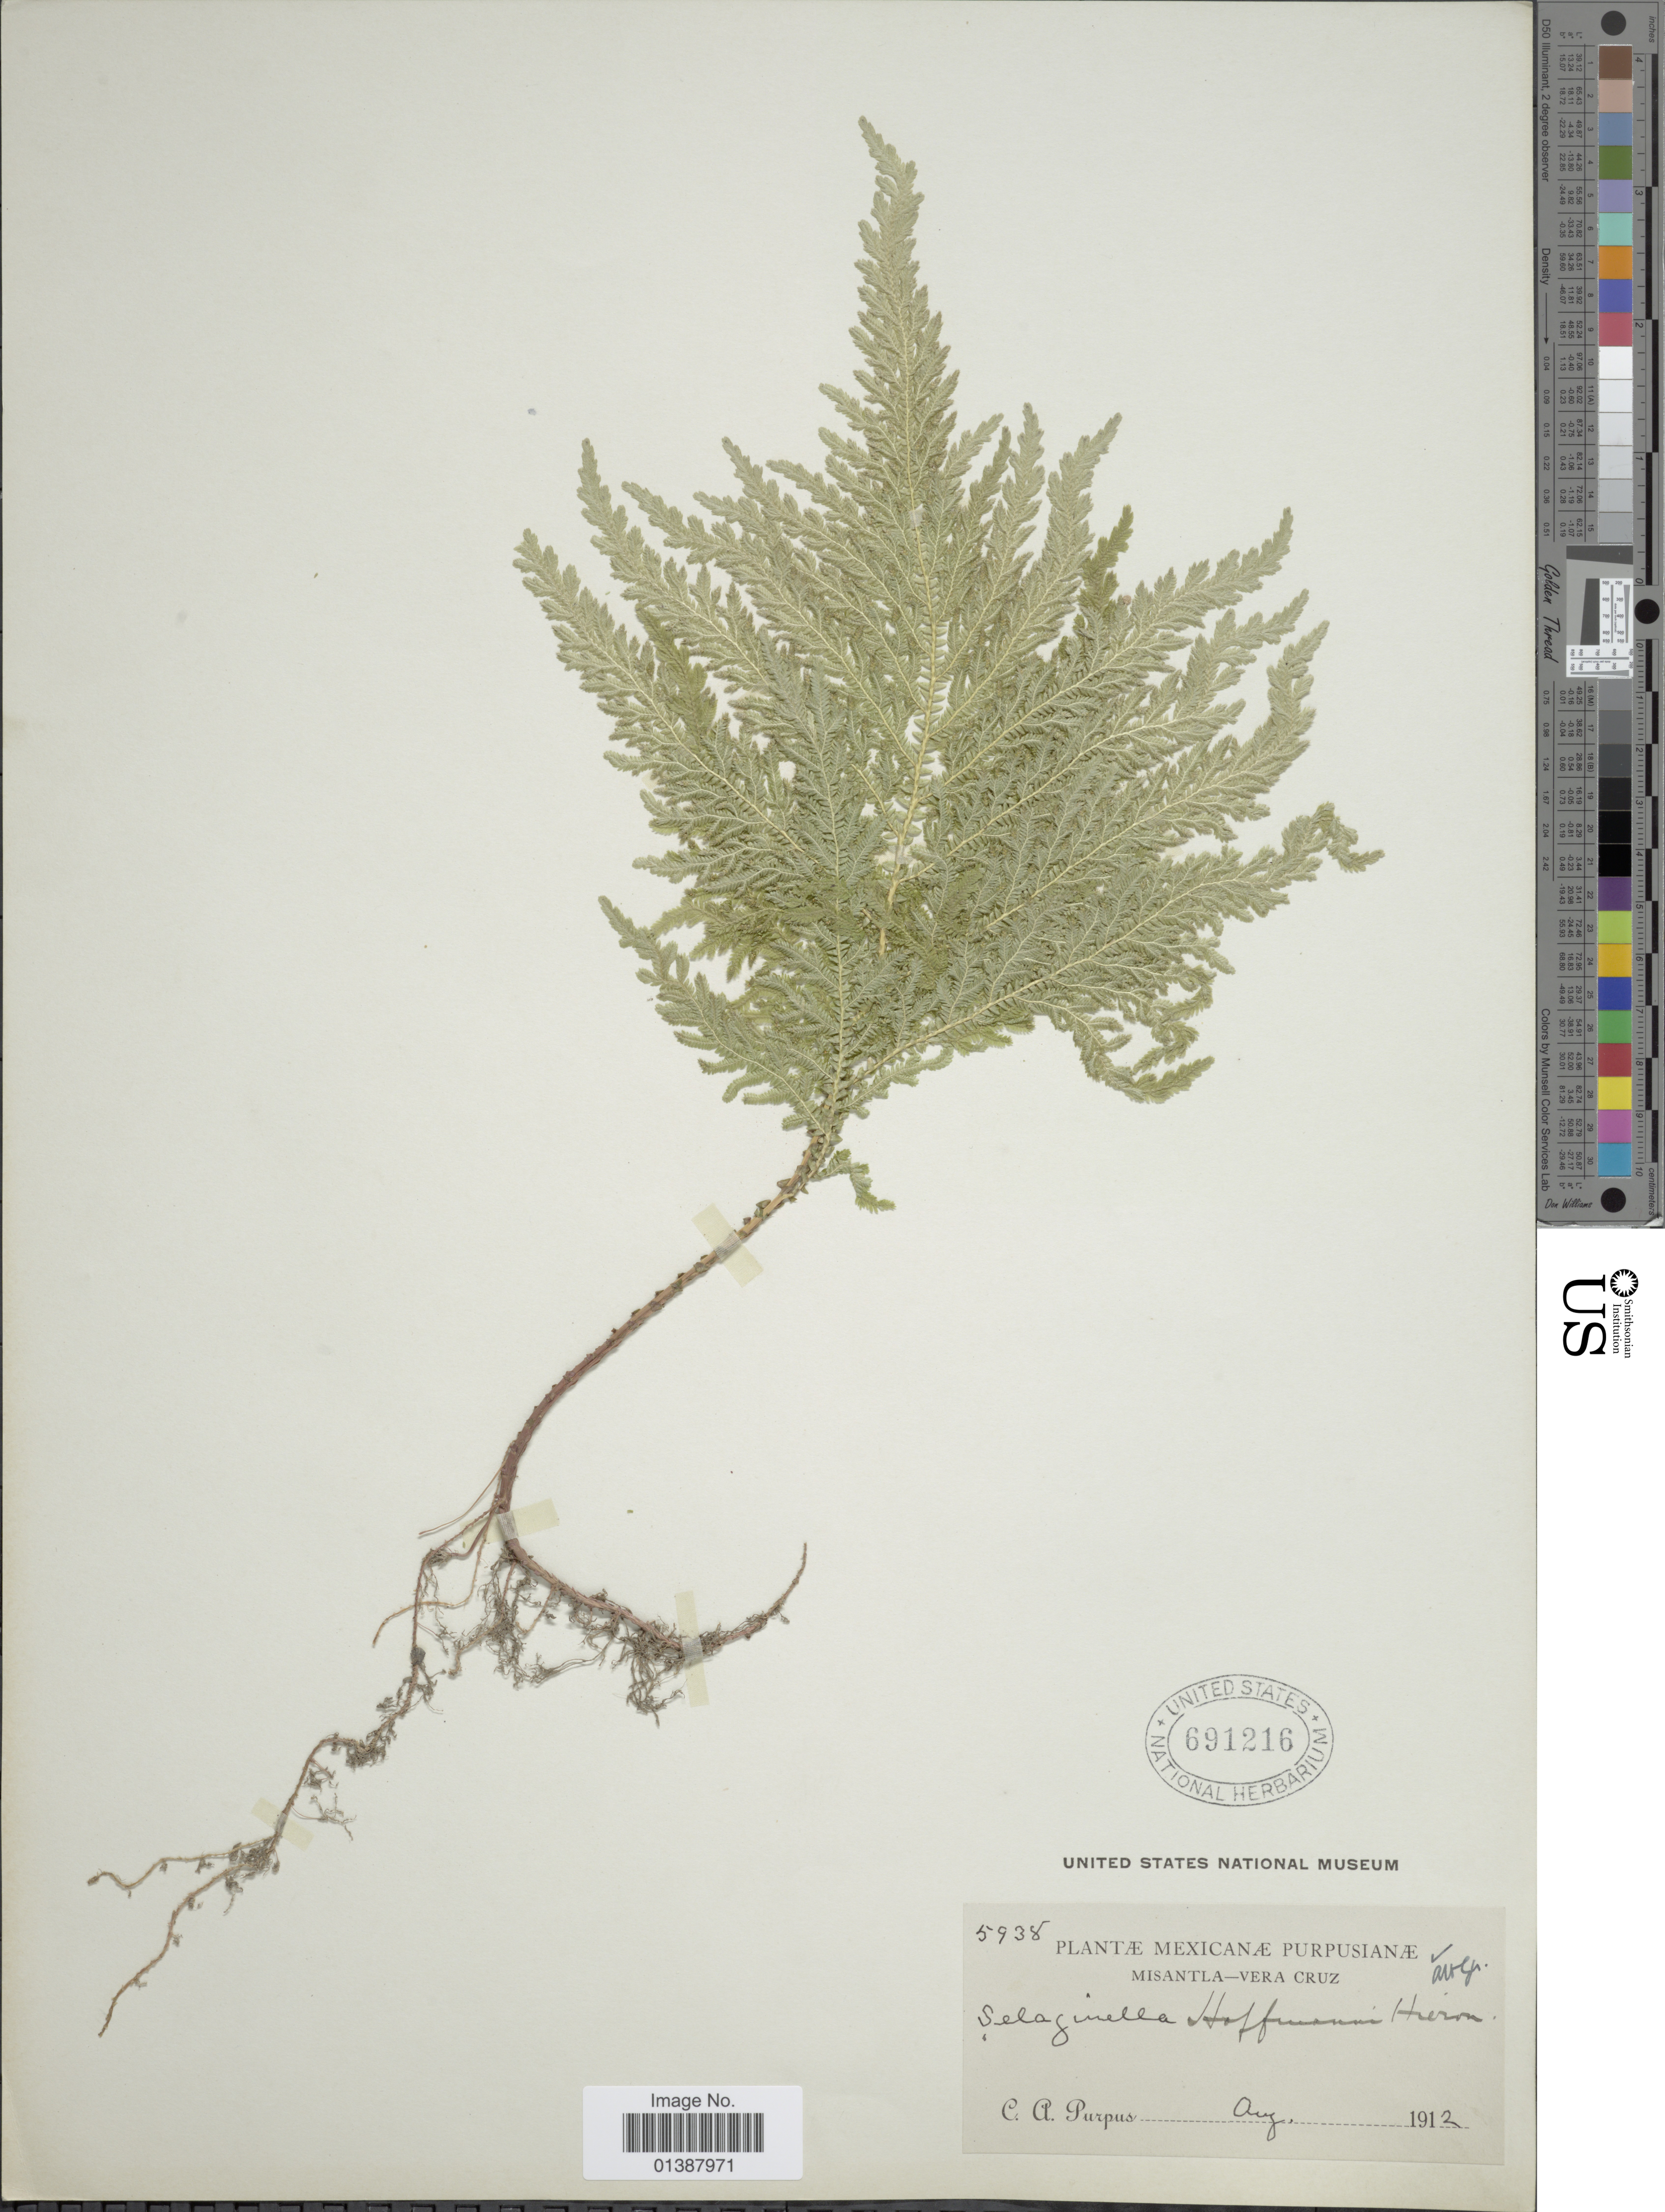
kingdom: Plantae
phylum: Tracheophyta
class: Lycopodiopsida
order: Selaginellales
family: Selaginellaceae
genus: Selaginella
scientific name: Selaginella hoffmannii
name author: Hieron.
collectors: C. A. Purpus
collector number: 5938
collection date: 1912-08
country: Mexico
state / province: Veracruz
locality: Misantla-Vera Cruz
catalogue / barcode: US 691216